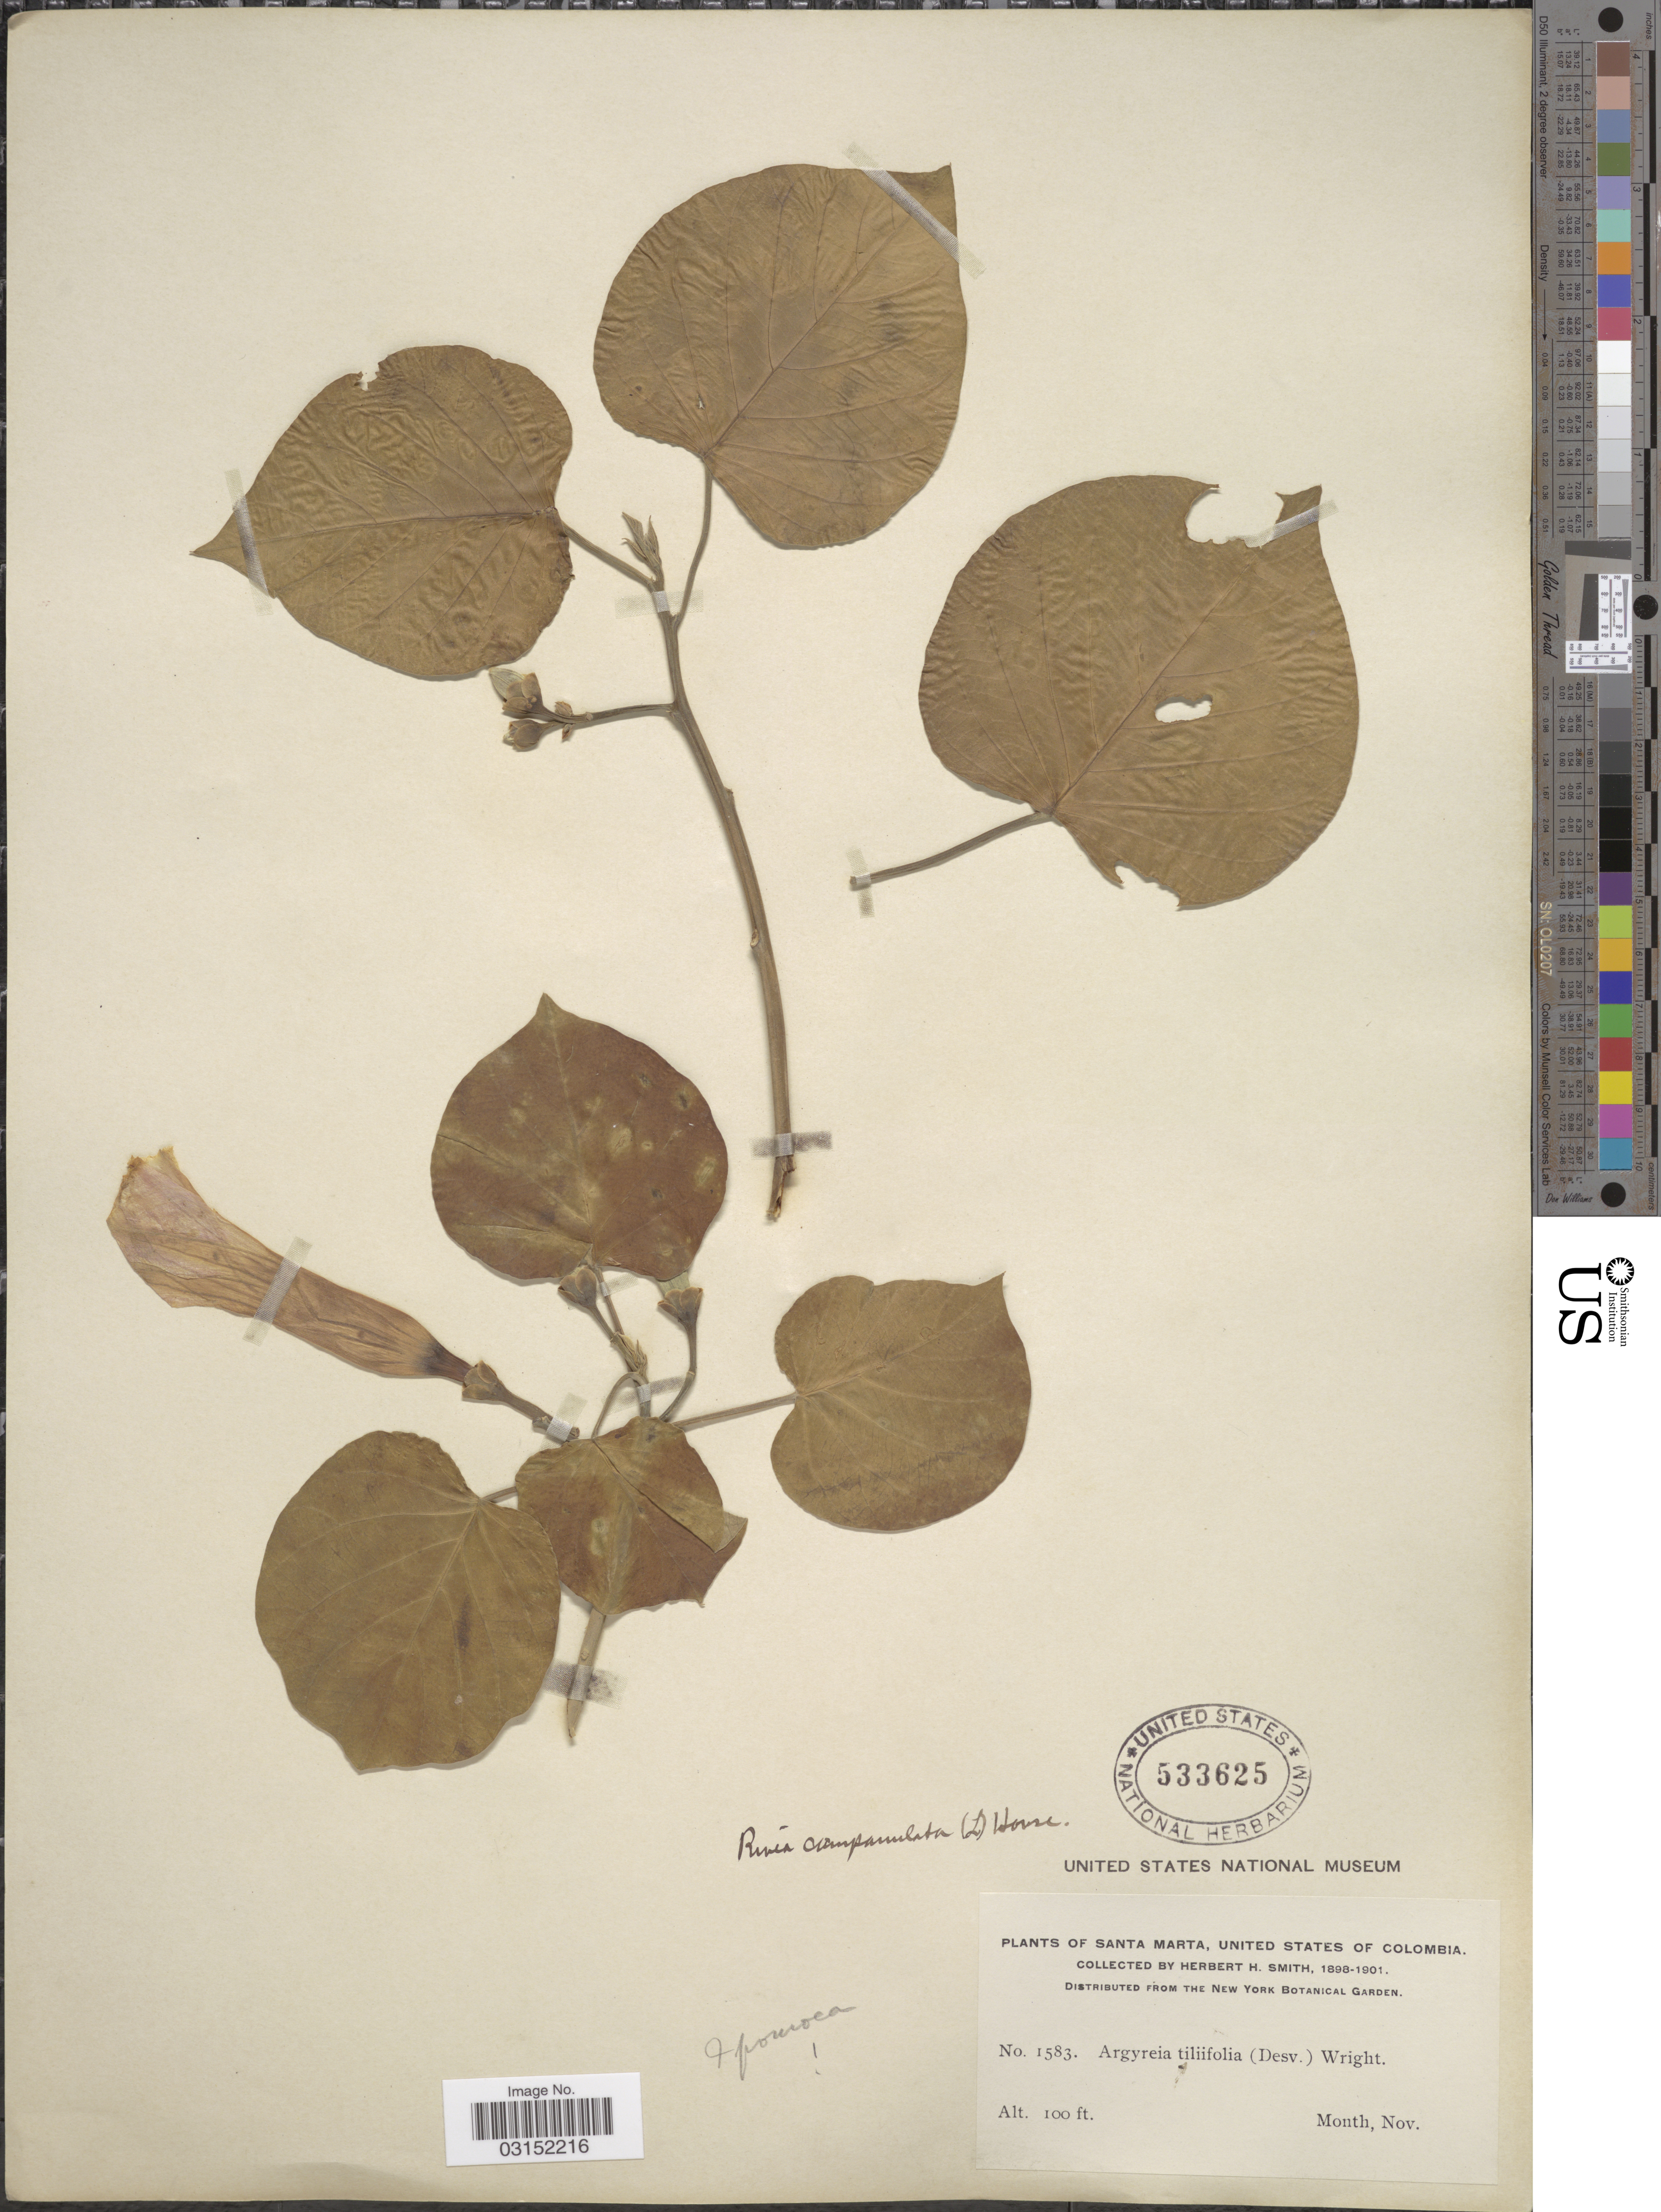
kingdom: Plantae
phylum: Tracheophyta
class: Magnoliopsida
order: Solanales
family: Convolvulaceae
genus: Ipomoea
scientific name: Ipomoea carnea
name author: Jacq.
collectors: Herbert H. Smith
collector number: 1583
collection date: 1898-11/1901-11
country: Colombia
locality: Santa Marta.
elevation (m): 30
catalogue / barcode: US 533625